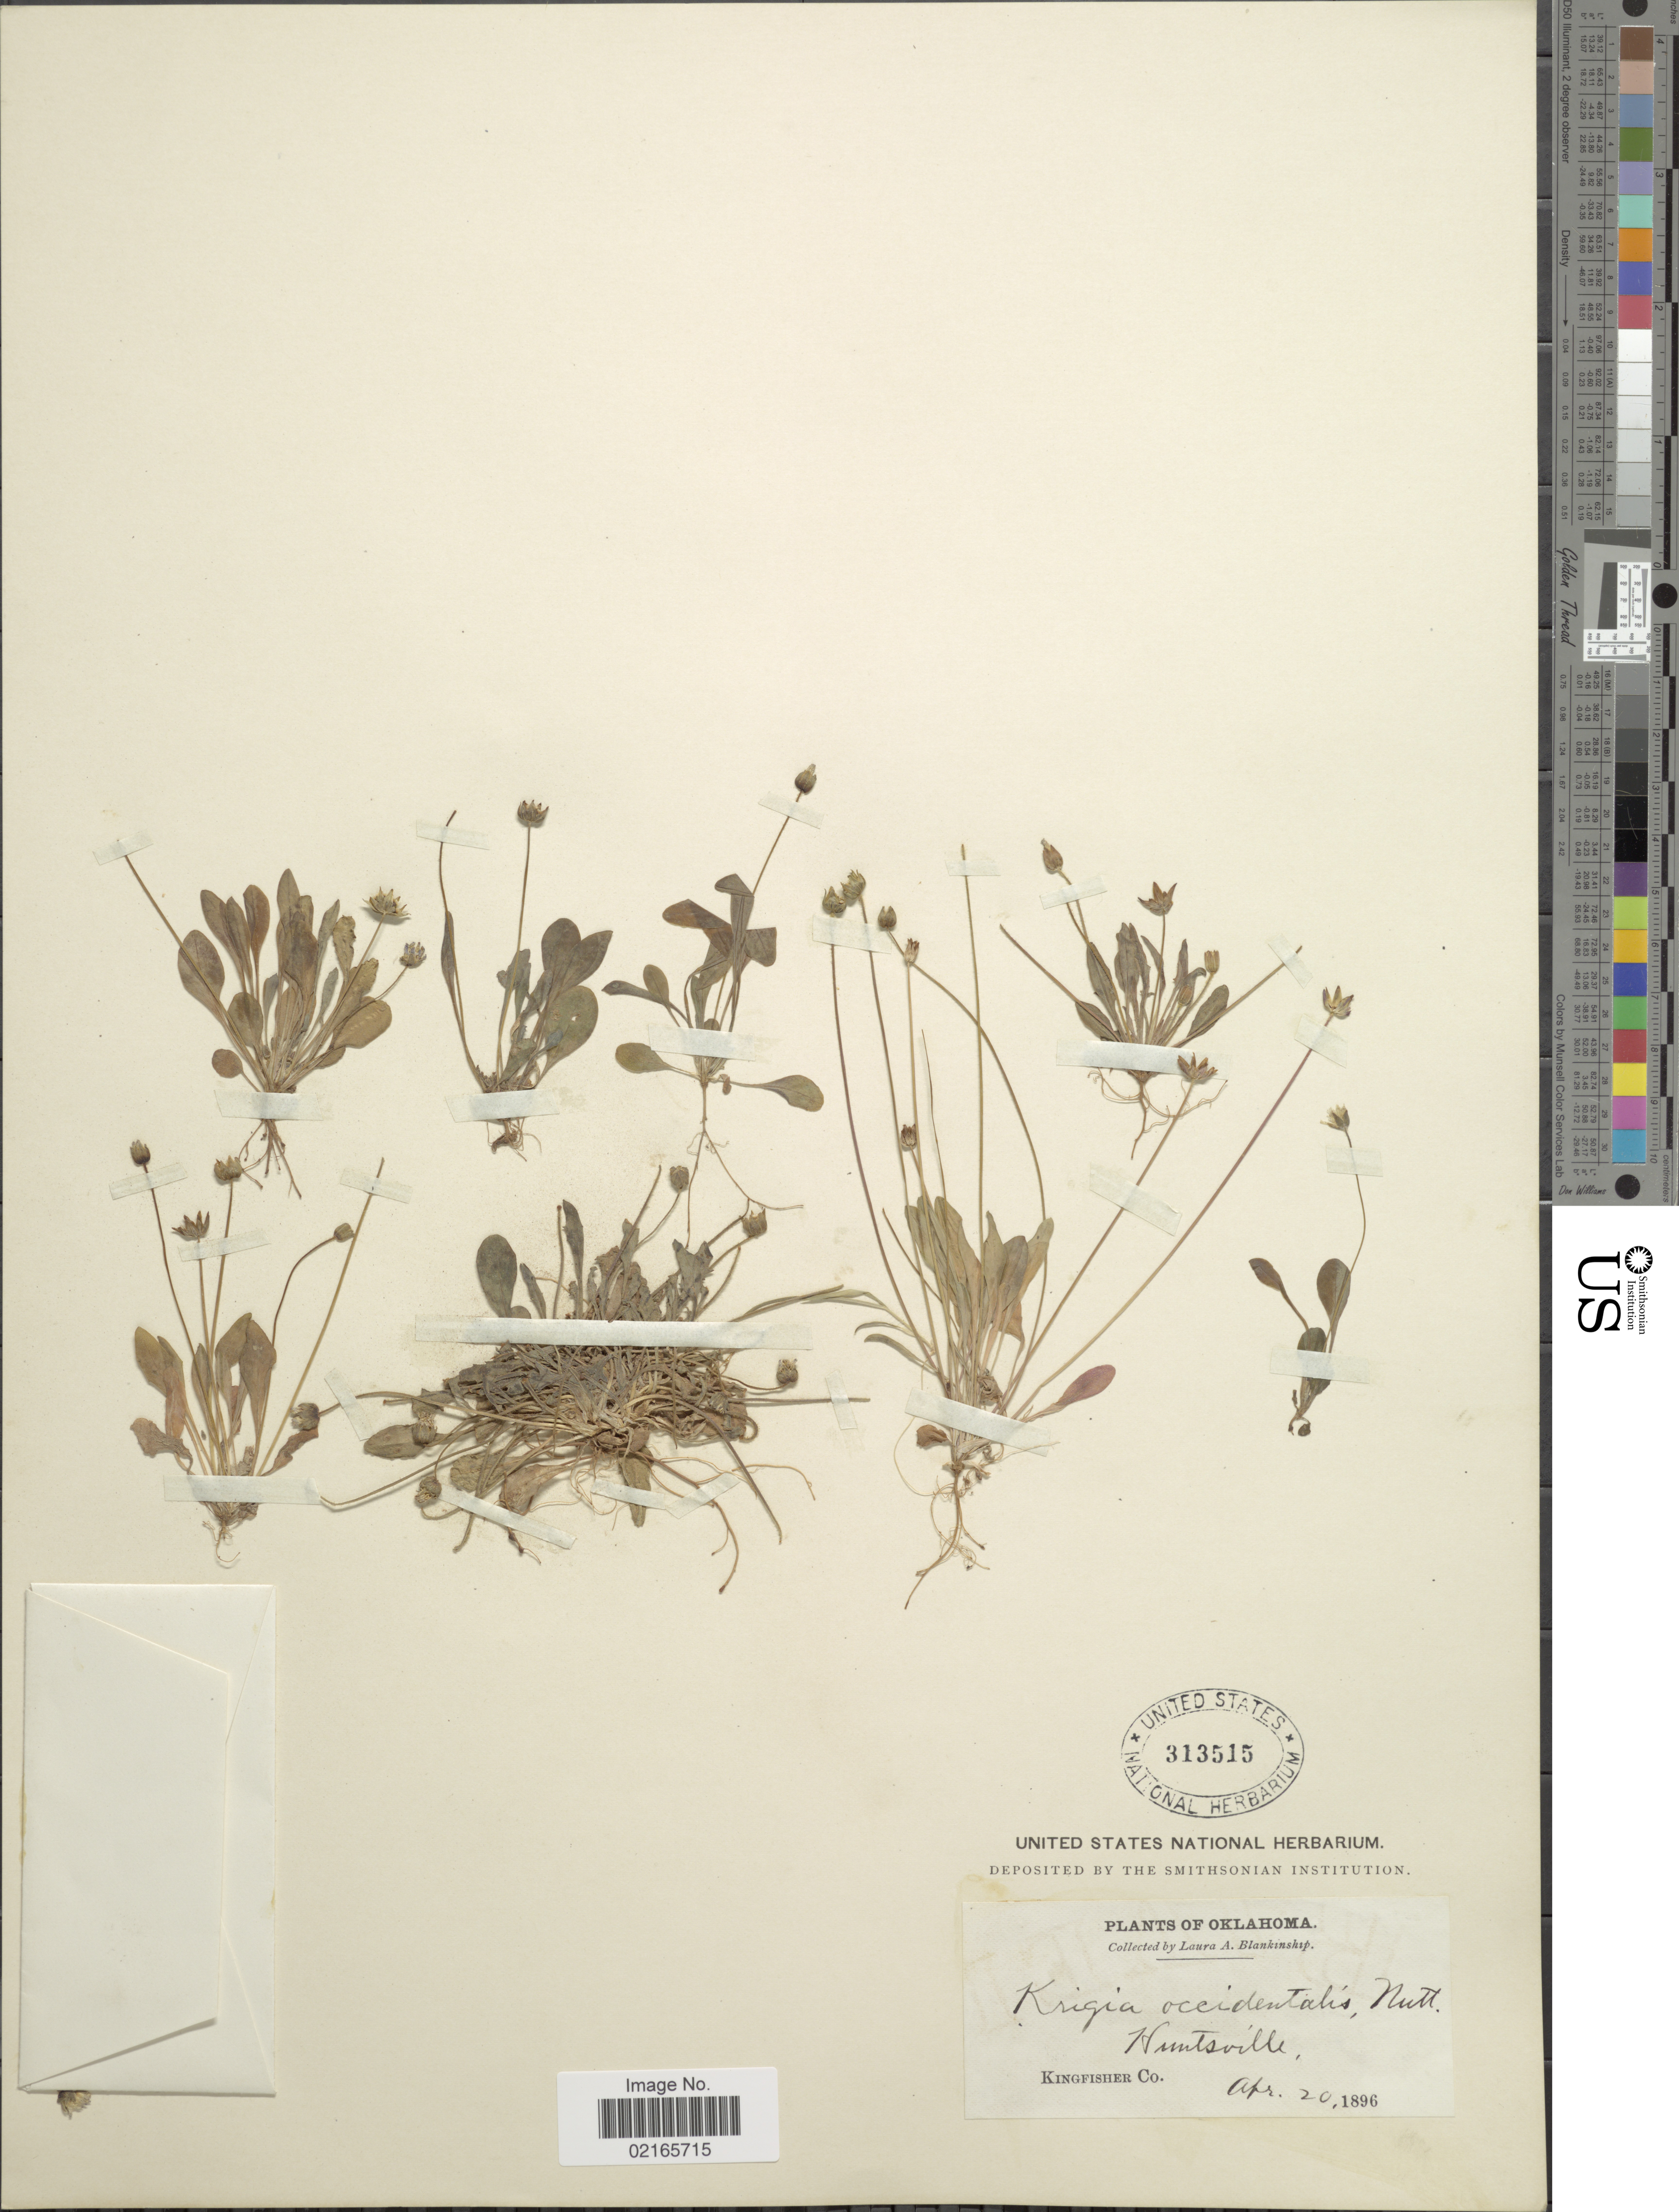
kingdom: Plantae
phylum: Tracheophyta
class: Magnoliopsida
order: Asterales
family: Asteraceae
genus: Krigia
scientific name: Krigia occidentalis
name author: Nutt.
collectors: L. A. Blankinship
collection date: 1896-04-20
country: United States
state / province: Oklahoma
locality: Huntsville, Kingfisher Co.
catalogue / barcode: US 313515